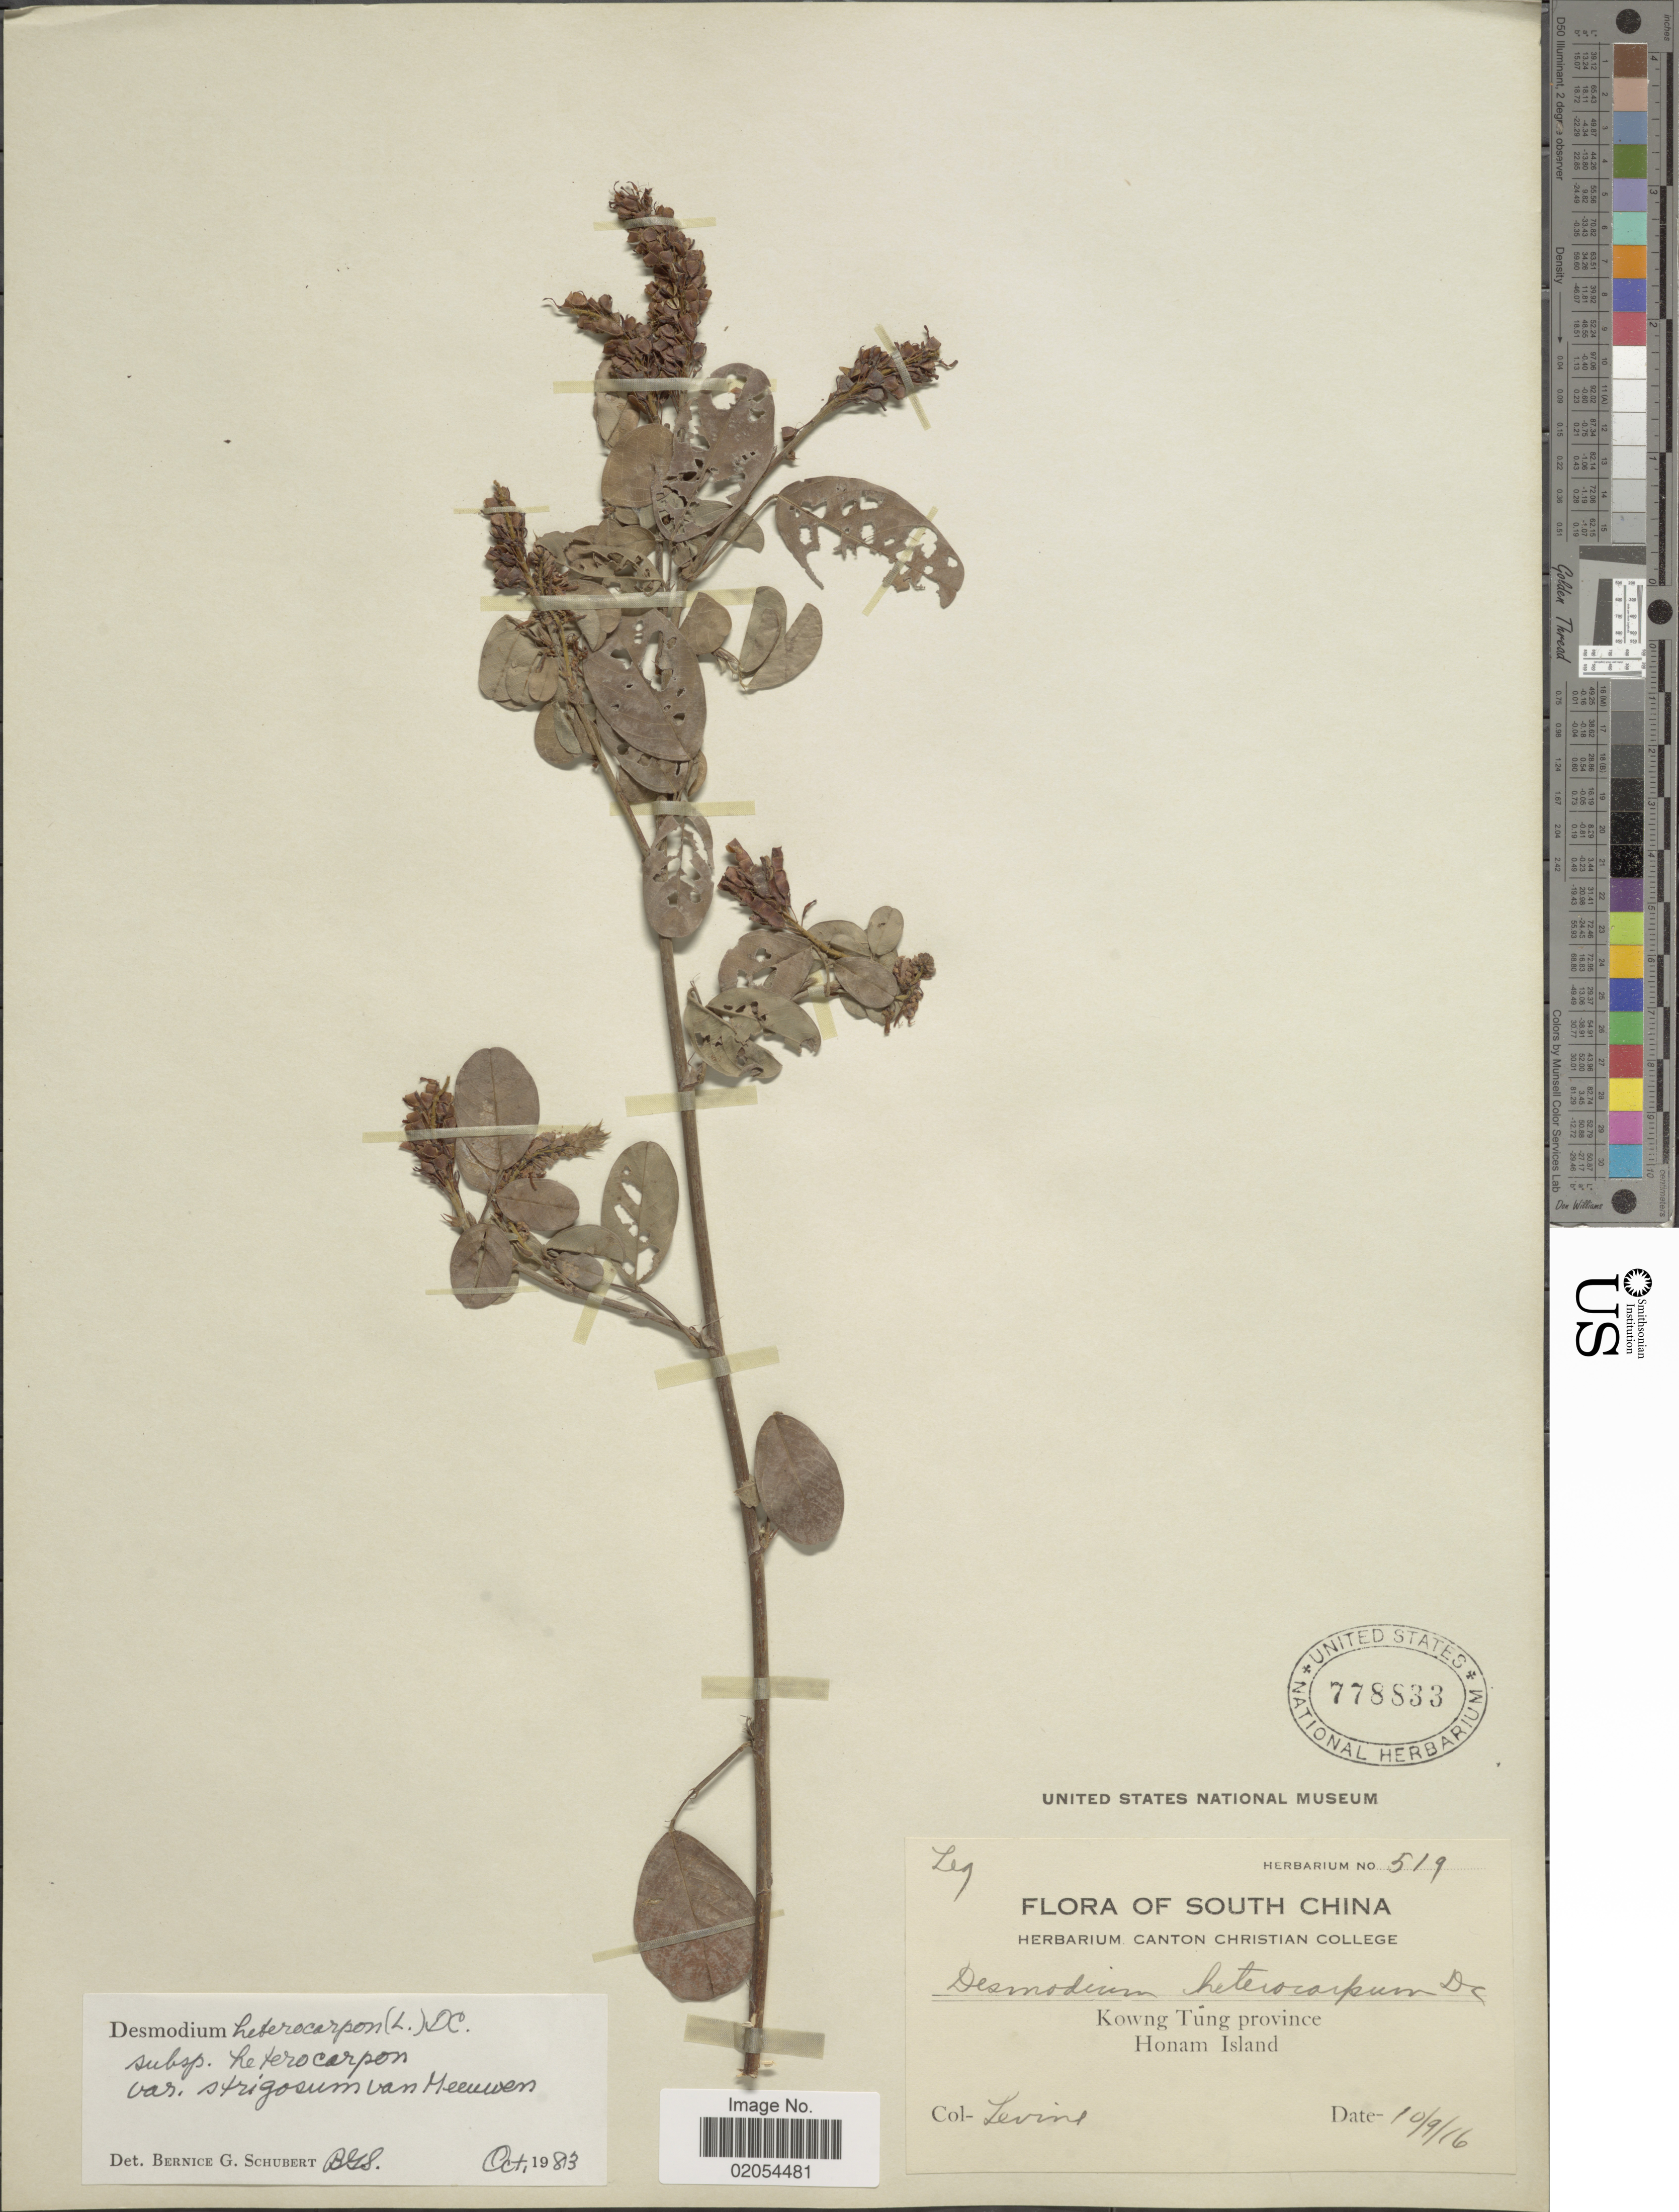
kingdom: Plantae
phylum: Tracheophyta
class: Magnoliopsida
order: Fabales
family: Fabaceae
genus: Grona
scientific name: Grona heterocarpos var. strigosa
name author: (Meeuwen) H. Ohashi & K. Ohashi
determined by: Strong, Mark T., (BOT), Smithsonian Institution - National Museum of Natural History (UNITED STATES)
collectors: -. Levine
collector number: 519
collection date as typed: Transcribed d/m/y: 10/9/16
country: China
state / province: Guangdong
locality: Kwang Tung Province, Honam Island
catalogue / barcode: US 778833